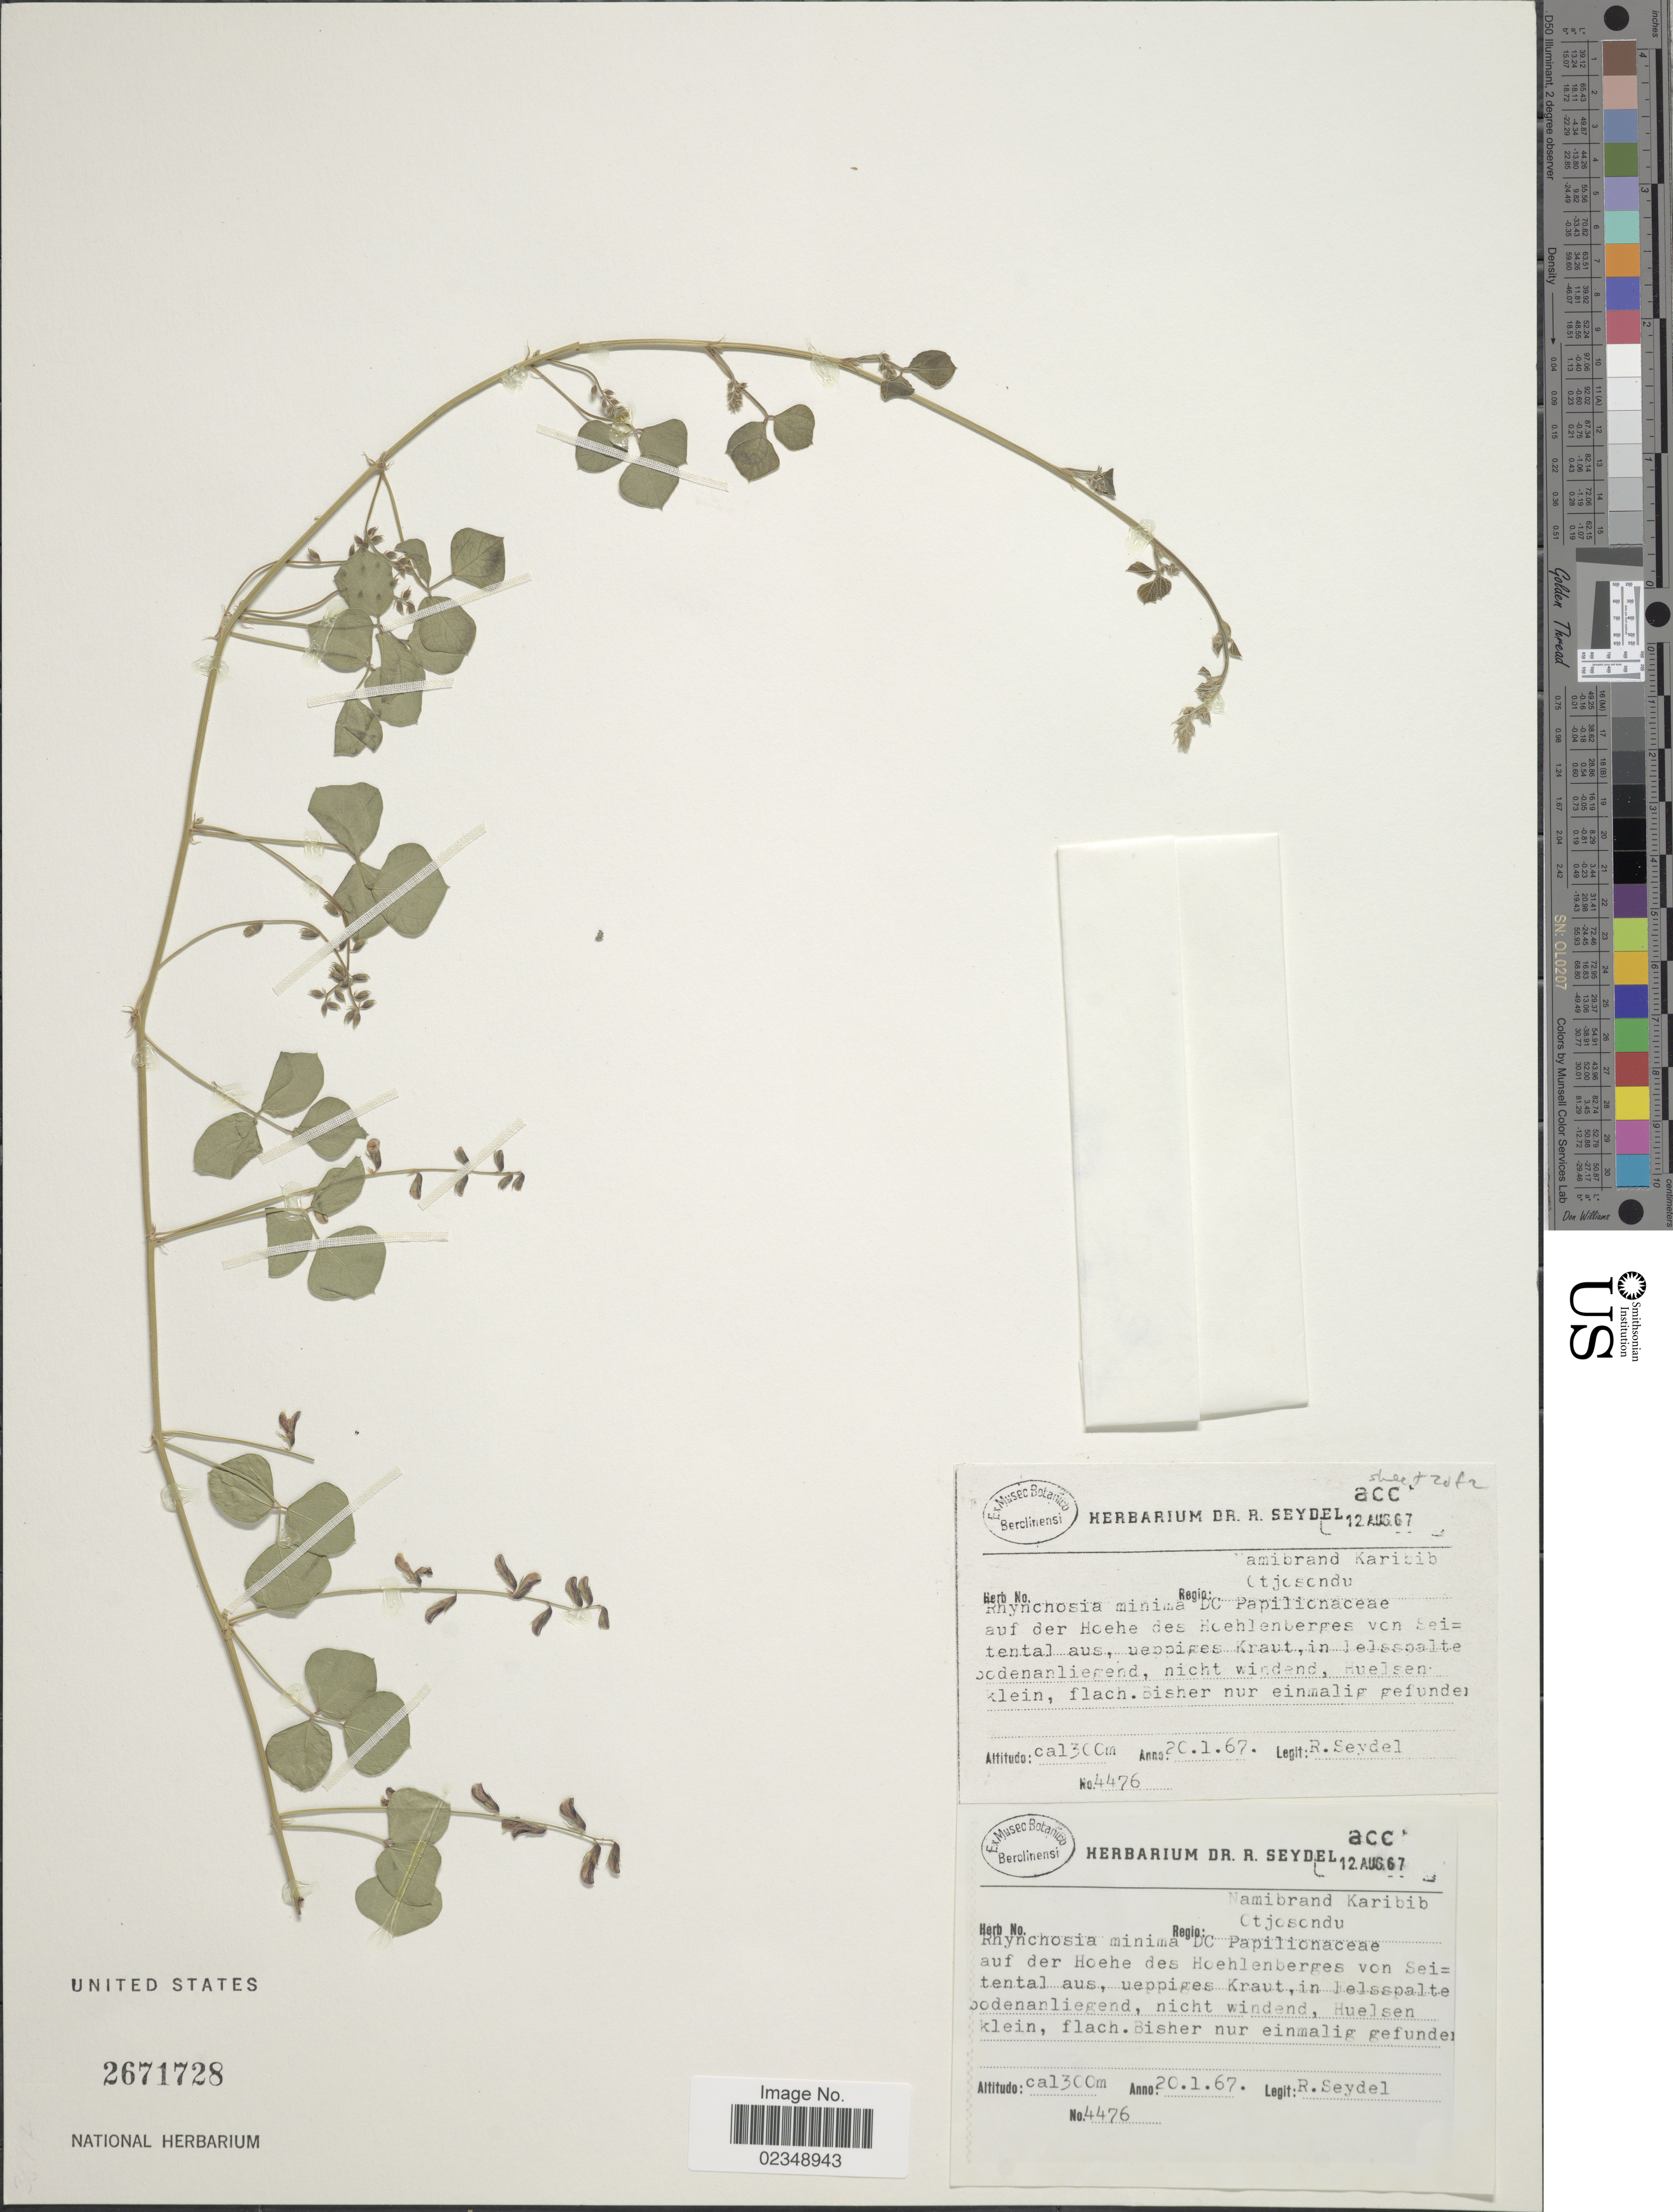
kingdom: Plantae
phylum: Tracheophyta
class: Magnoliopsida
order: Fabales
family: Fabaceae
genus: Rhynchosia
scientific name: Rhynchosia minima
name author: (L.) DC.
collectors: R. Seydel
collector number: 4476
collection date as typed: Transcribed d/m/y: 20/1/67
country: Namibia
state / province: Otjozondjupa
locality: Regio Namibrand Karibib Otjosondo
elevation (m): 1300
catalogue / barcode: US 2671728